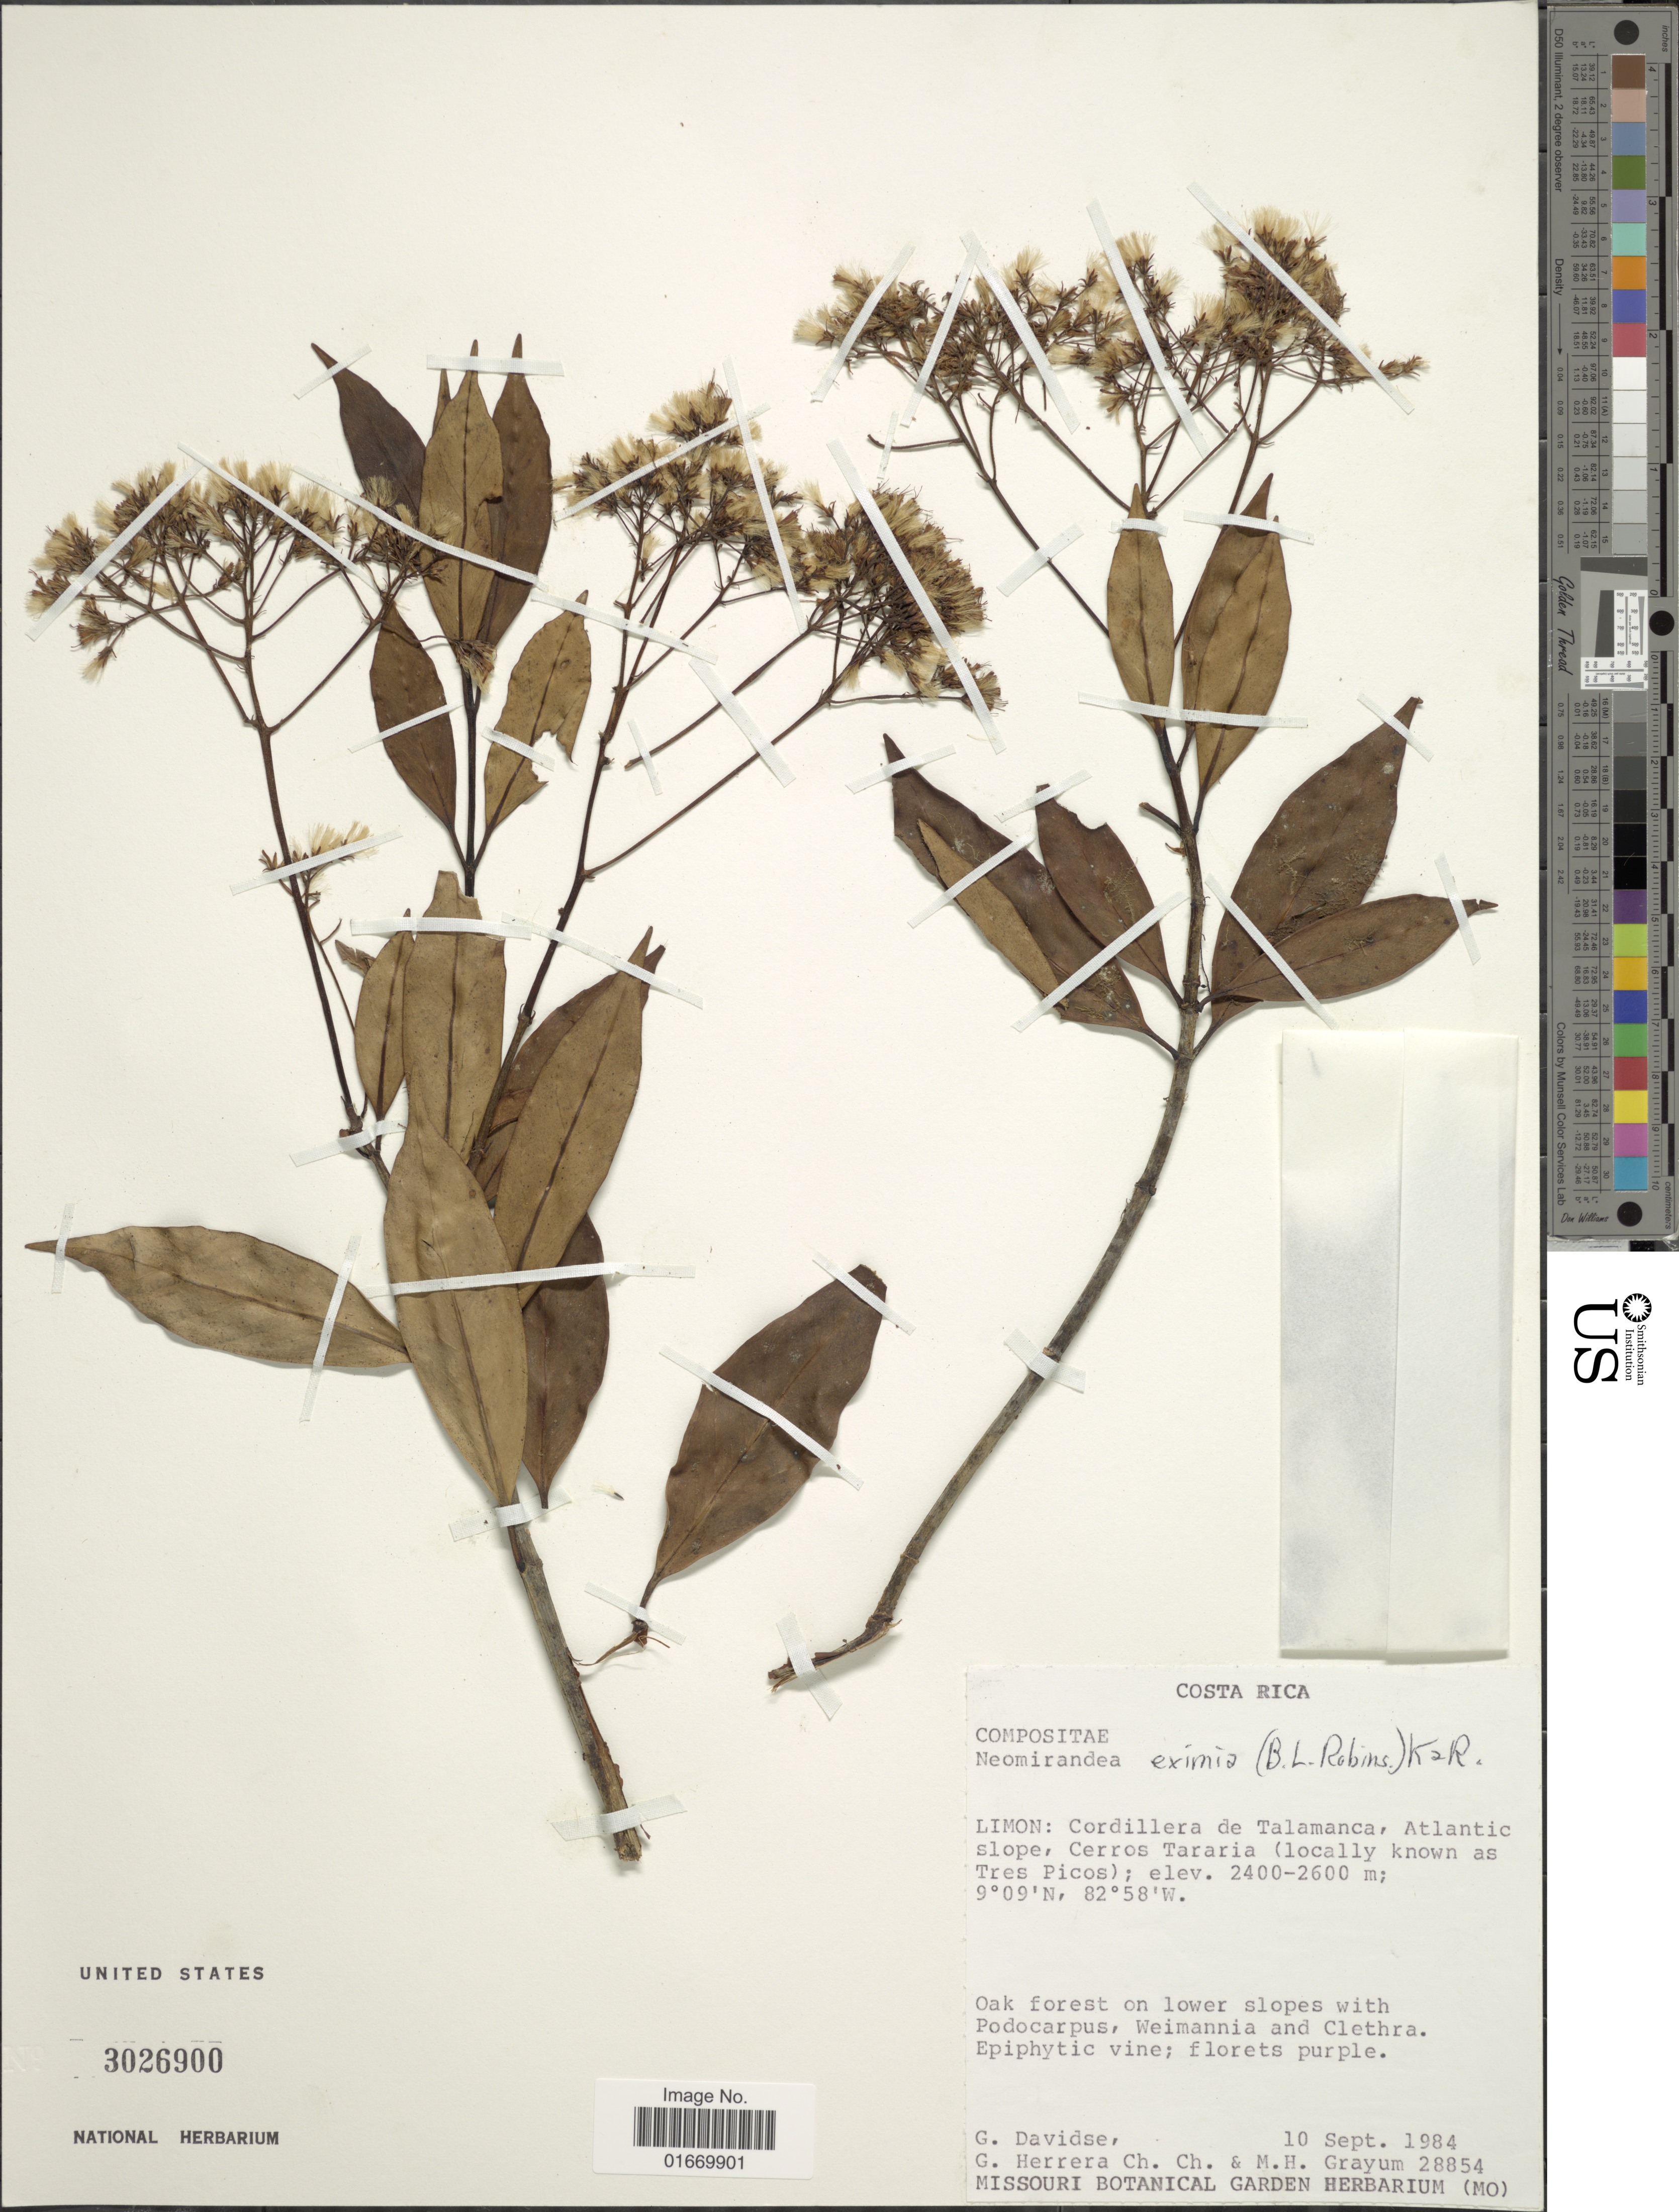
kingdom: Plantae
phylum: Tracheophyta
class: Magnoliopsida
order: Asterales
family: Asteraceae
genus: Neomirandea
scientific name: Neomirandea eximia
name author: (B.L. Rob.) R.M. King & H. Rob.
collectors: G. Davidse, G. Herrera Ch., C. Grayum & M. H. Grayum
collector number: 28854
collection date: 1984-09-10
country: Costa Rica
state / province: Limón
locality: Cordillera de Talamanca, Atlantic slope, Cercos Tararia (locally known as Tres Picos)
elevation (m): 2400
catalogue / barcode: US 3026900